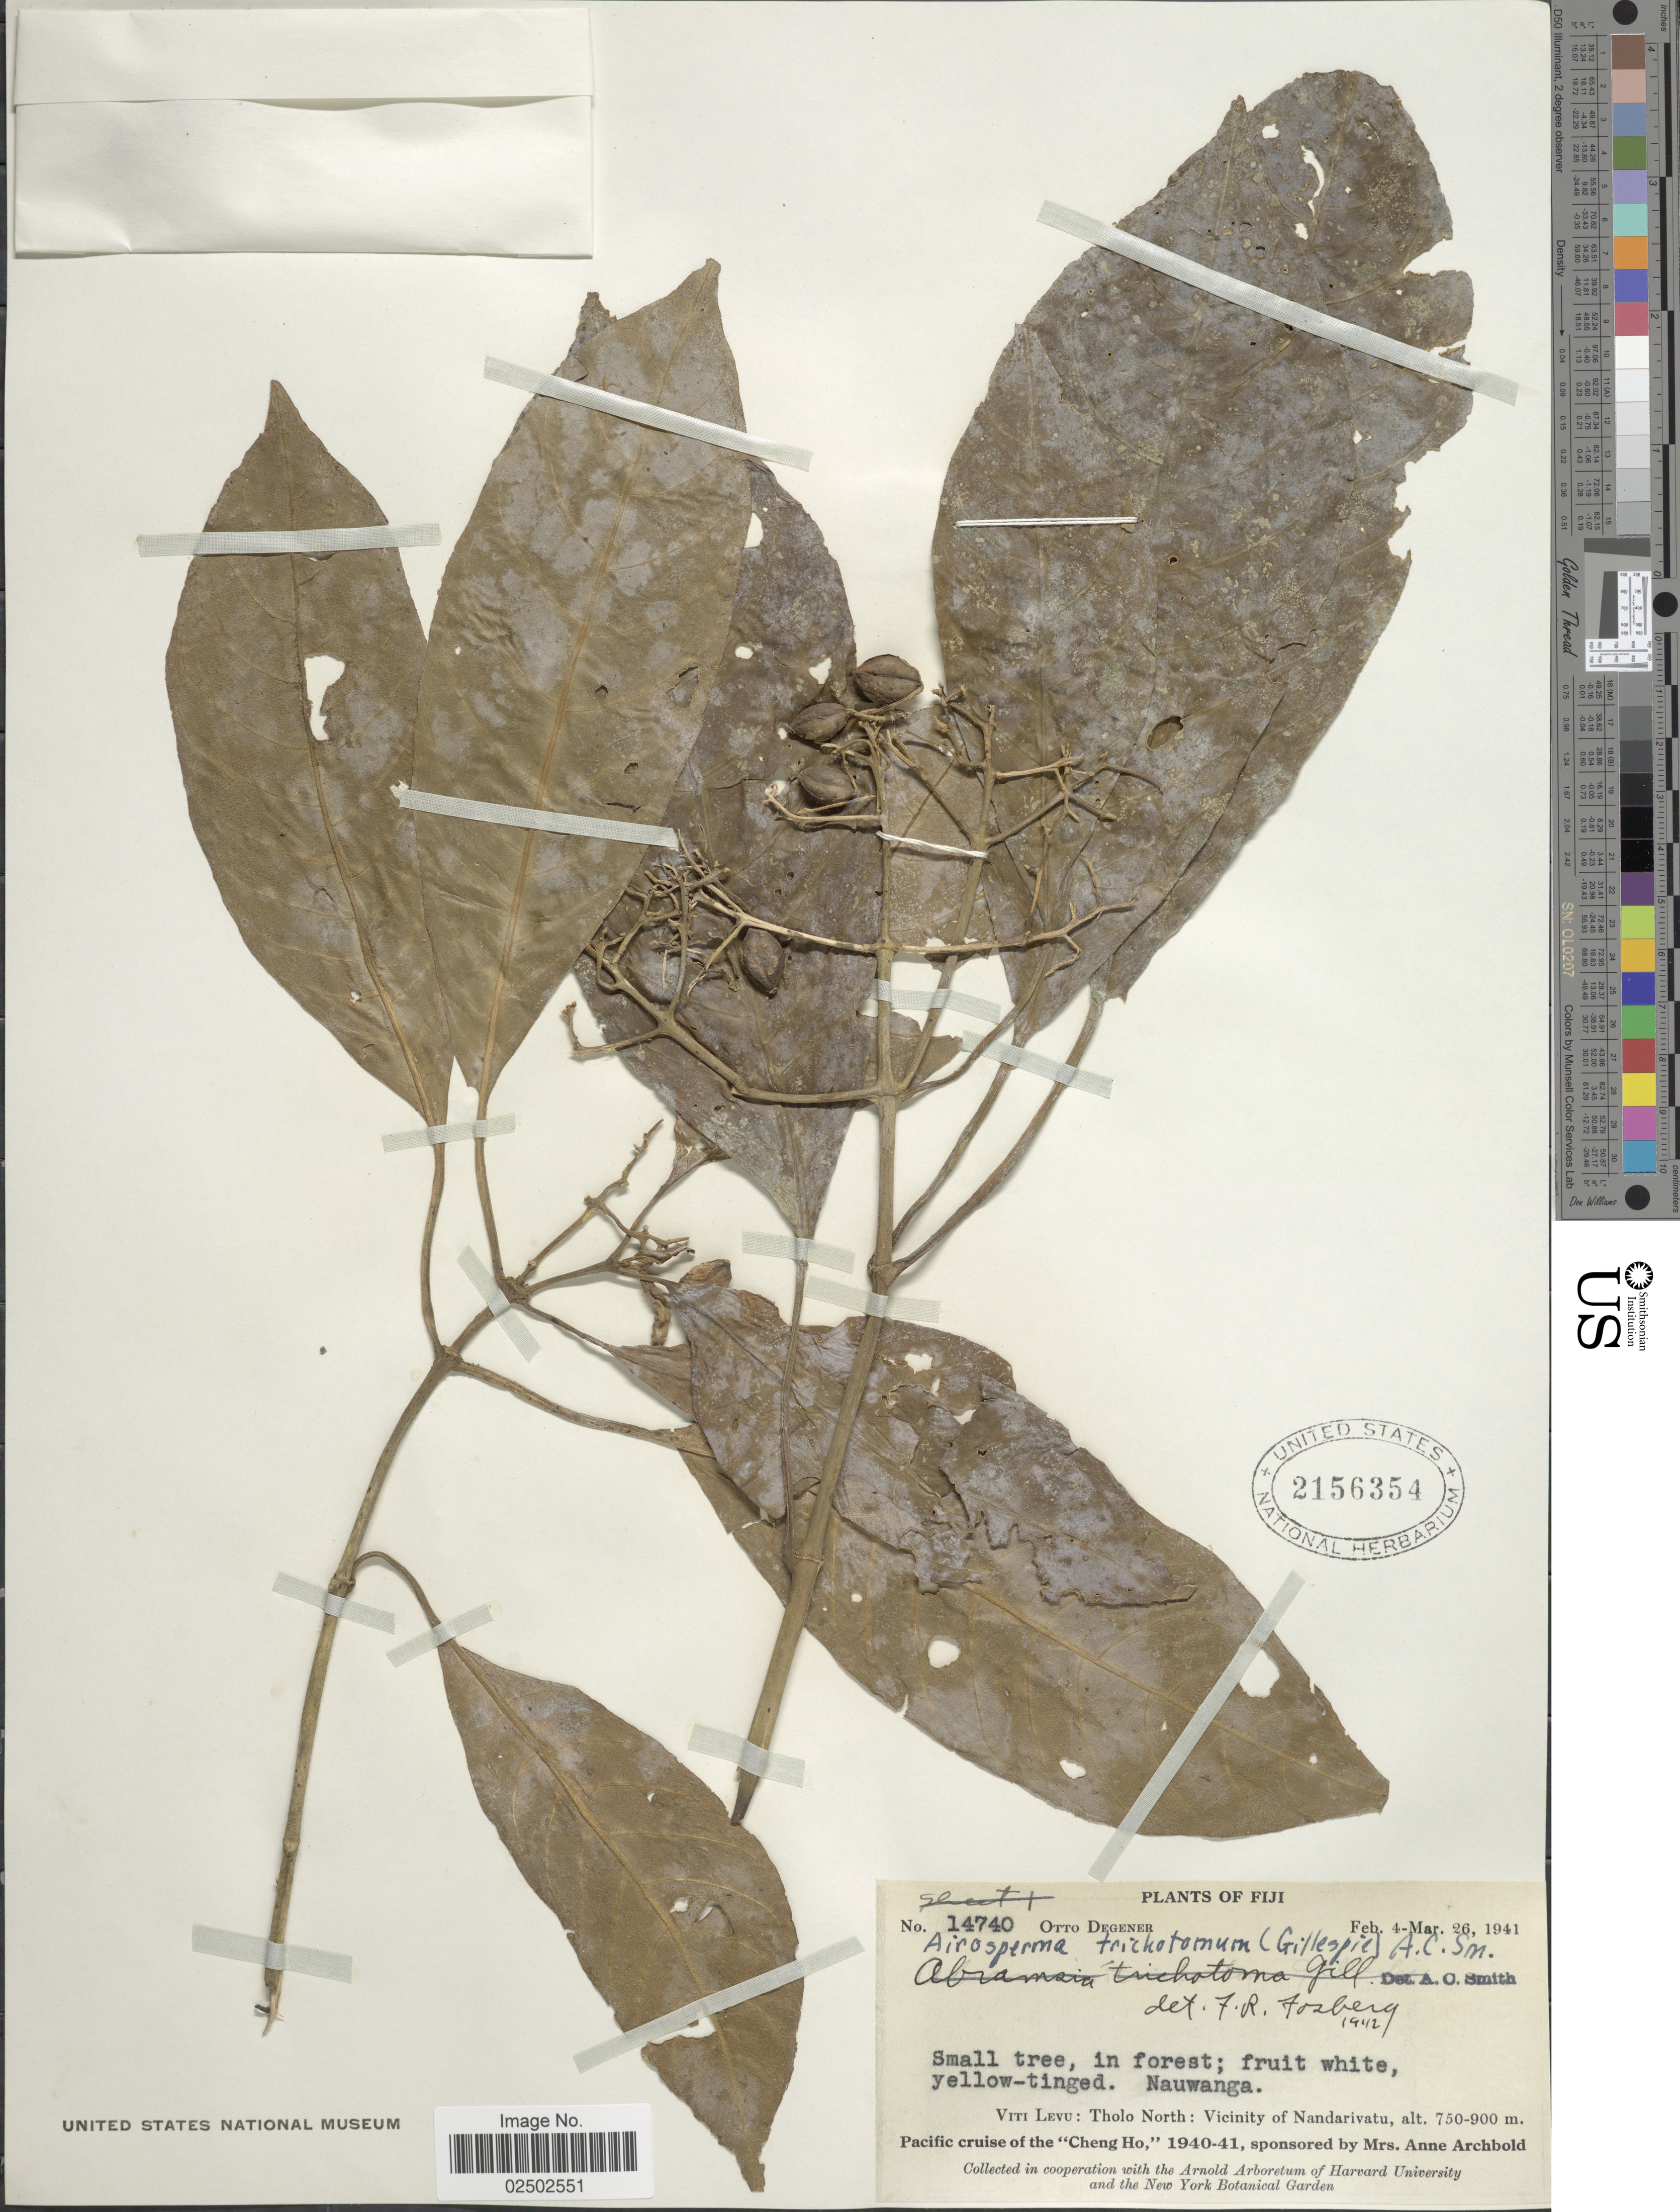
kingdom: Plantae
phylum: Tracheophyta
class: Magnoliopsida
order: Gentianales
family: Rubiaceae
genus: Airosperma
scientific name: Airosperma trichotomum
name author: (Gillespie) A.C. Sm.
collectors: O. Degener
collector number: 14740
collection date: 1941-02-04/1941-03-26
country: Fiji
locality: Viti Levu.: Tholo North: Vicinity of Nandarivatu, Nauwanga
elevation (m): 750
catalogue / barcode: US 2156354